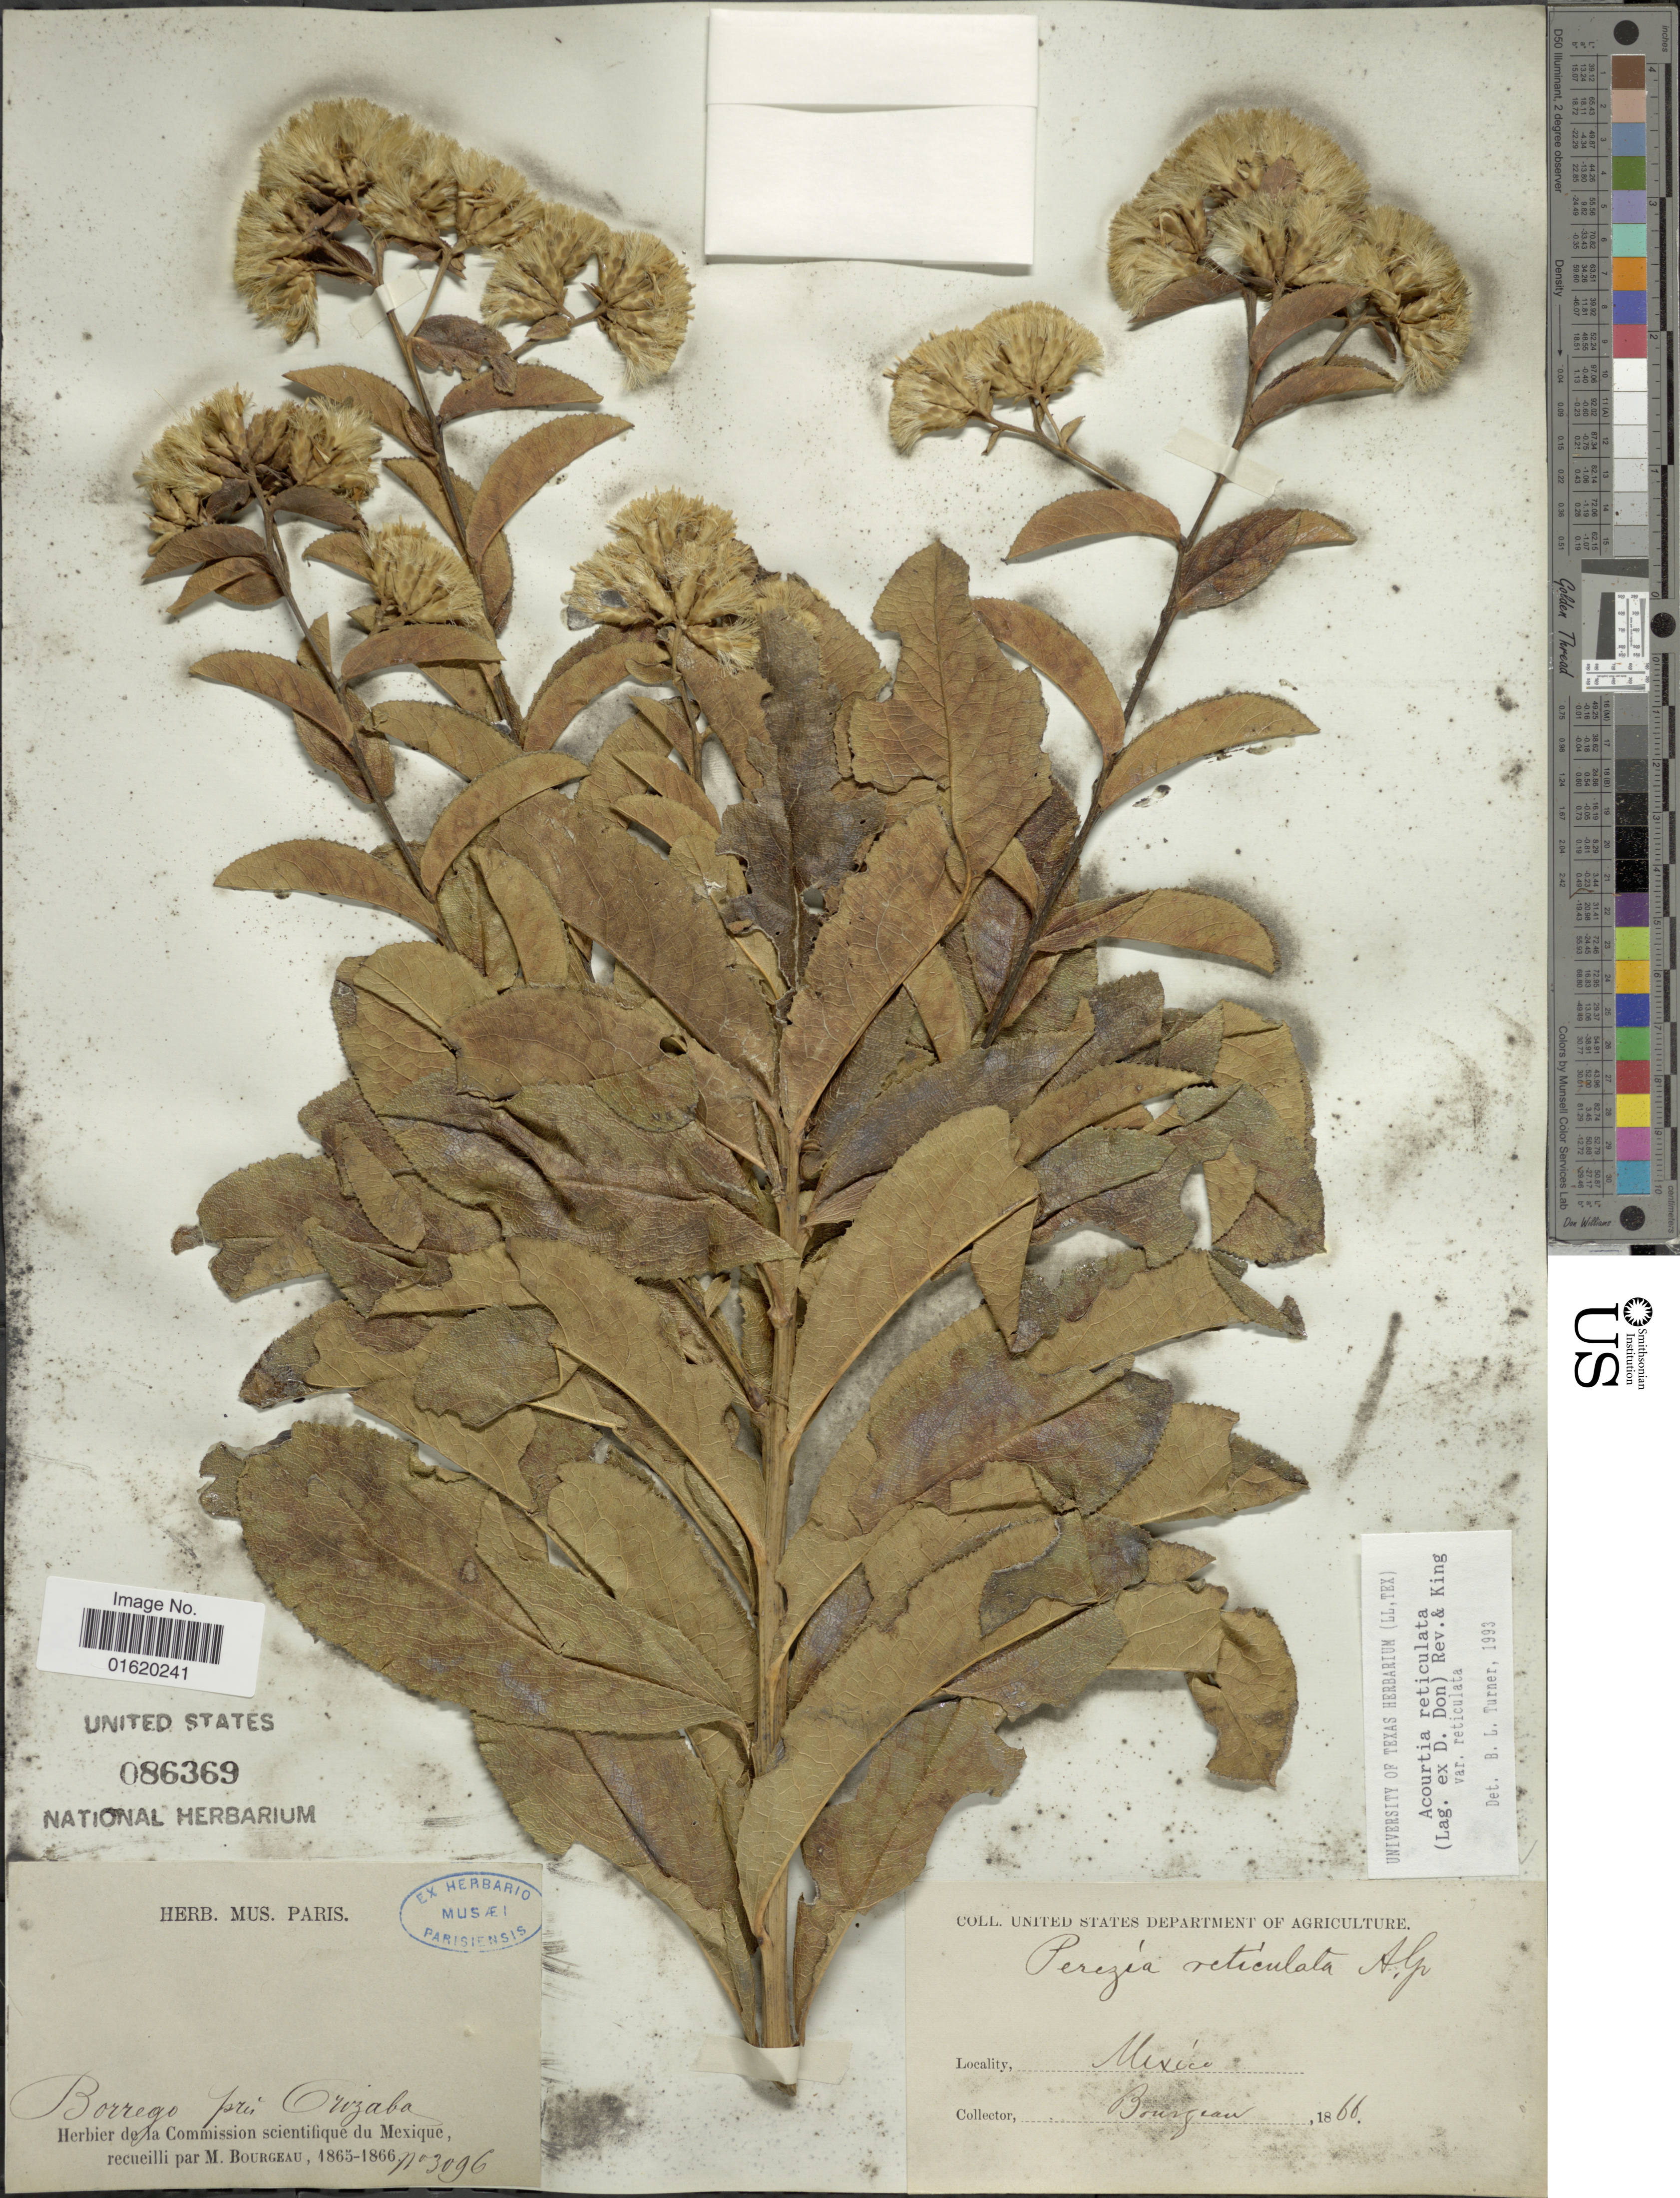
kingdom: Plantae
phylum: Tracheophyta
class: Magnoliopsida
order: Asterales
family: Asteraceae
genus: Acourtia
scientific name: Acourtia reticulata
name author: (Lag. ex D. Don) Reveal & R.M. King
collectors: -. Bourgeau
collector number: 3096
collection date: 1866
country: Mexico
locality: Borrego prés Orizaba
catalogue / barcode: US 86369